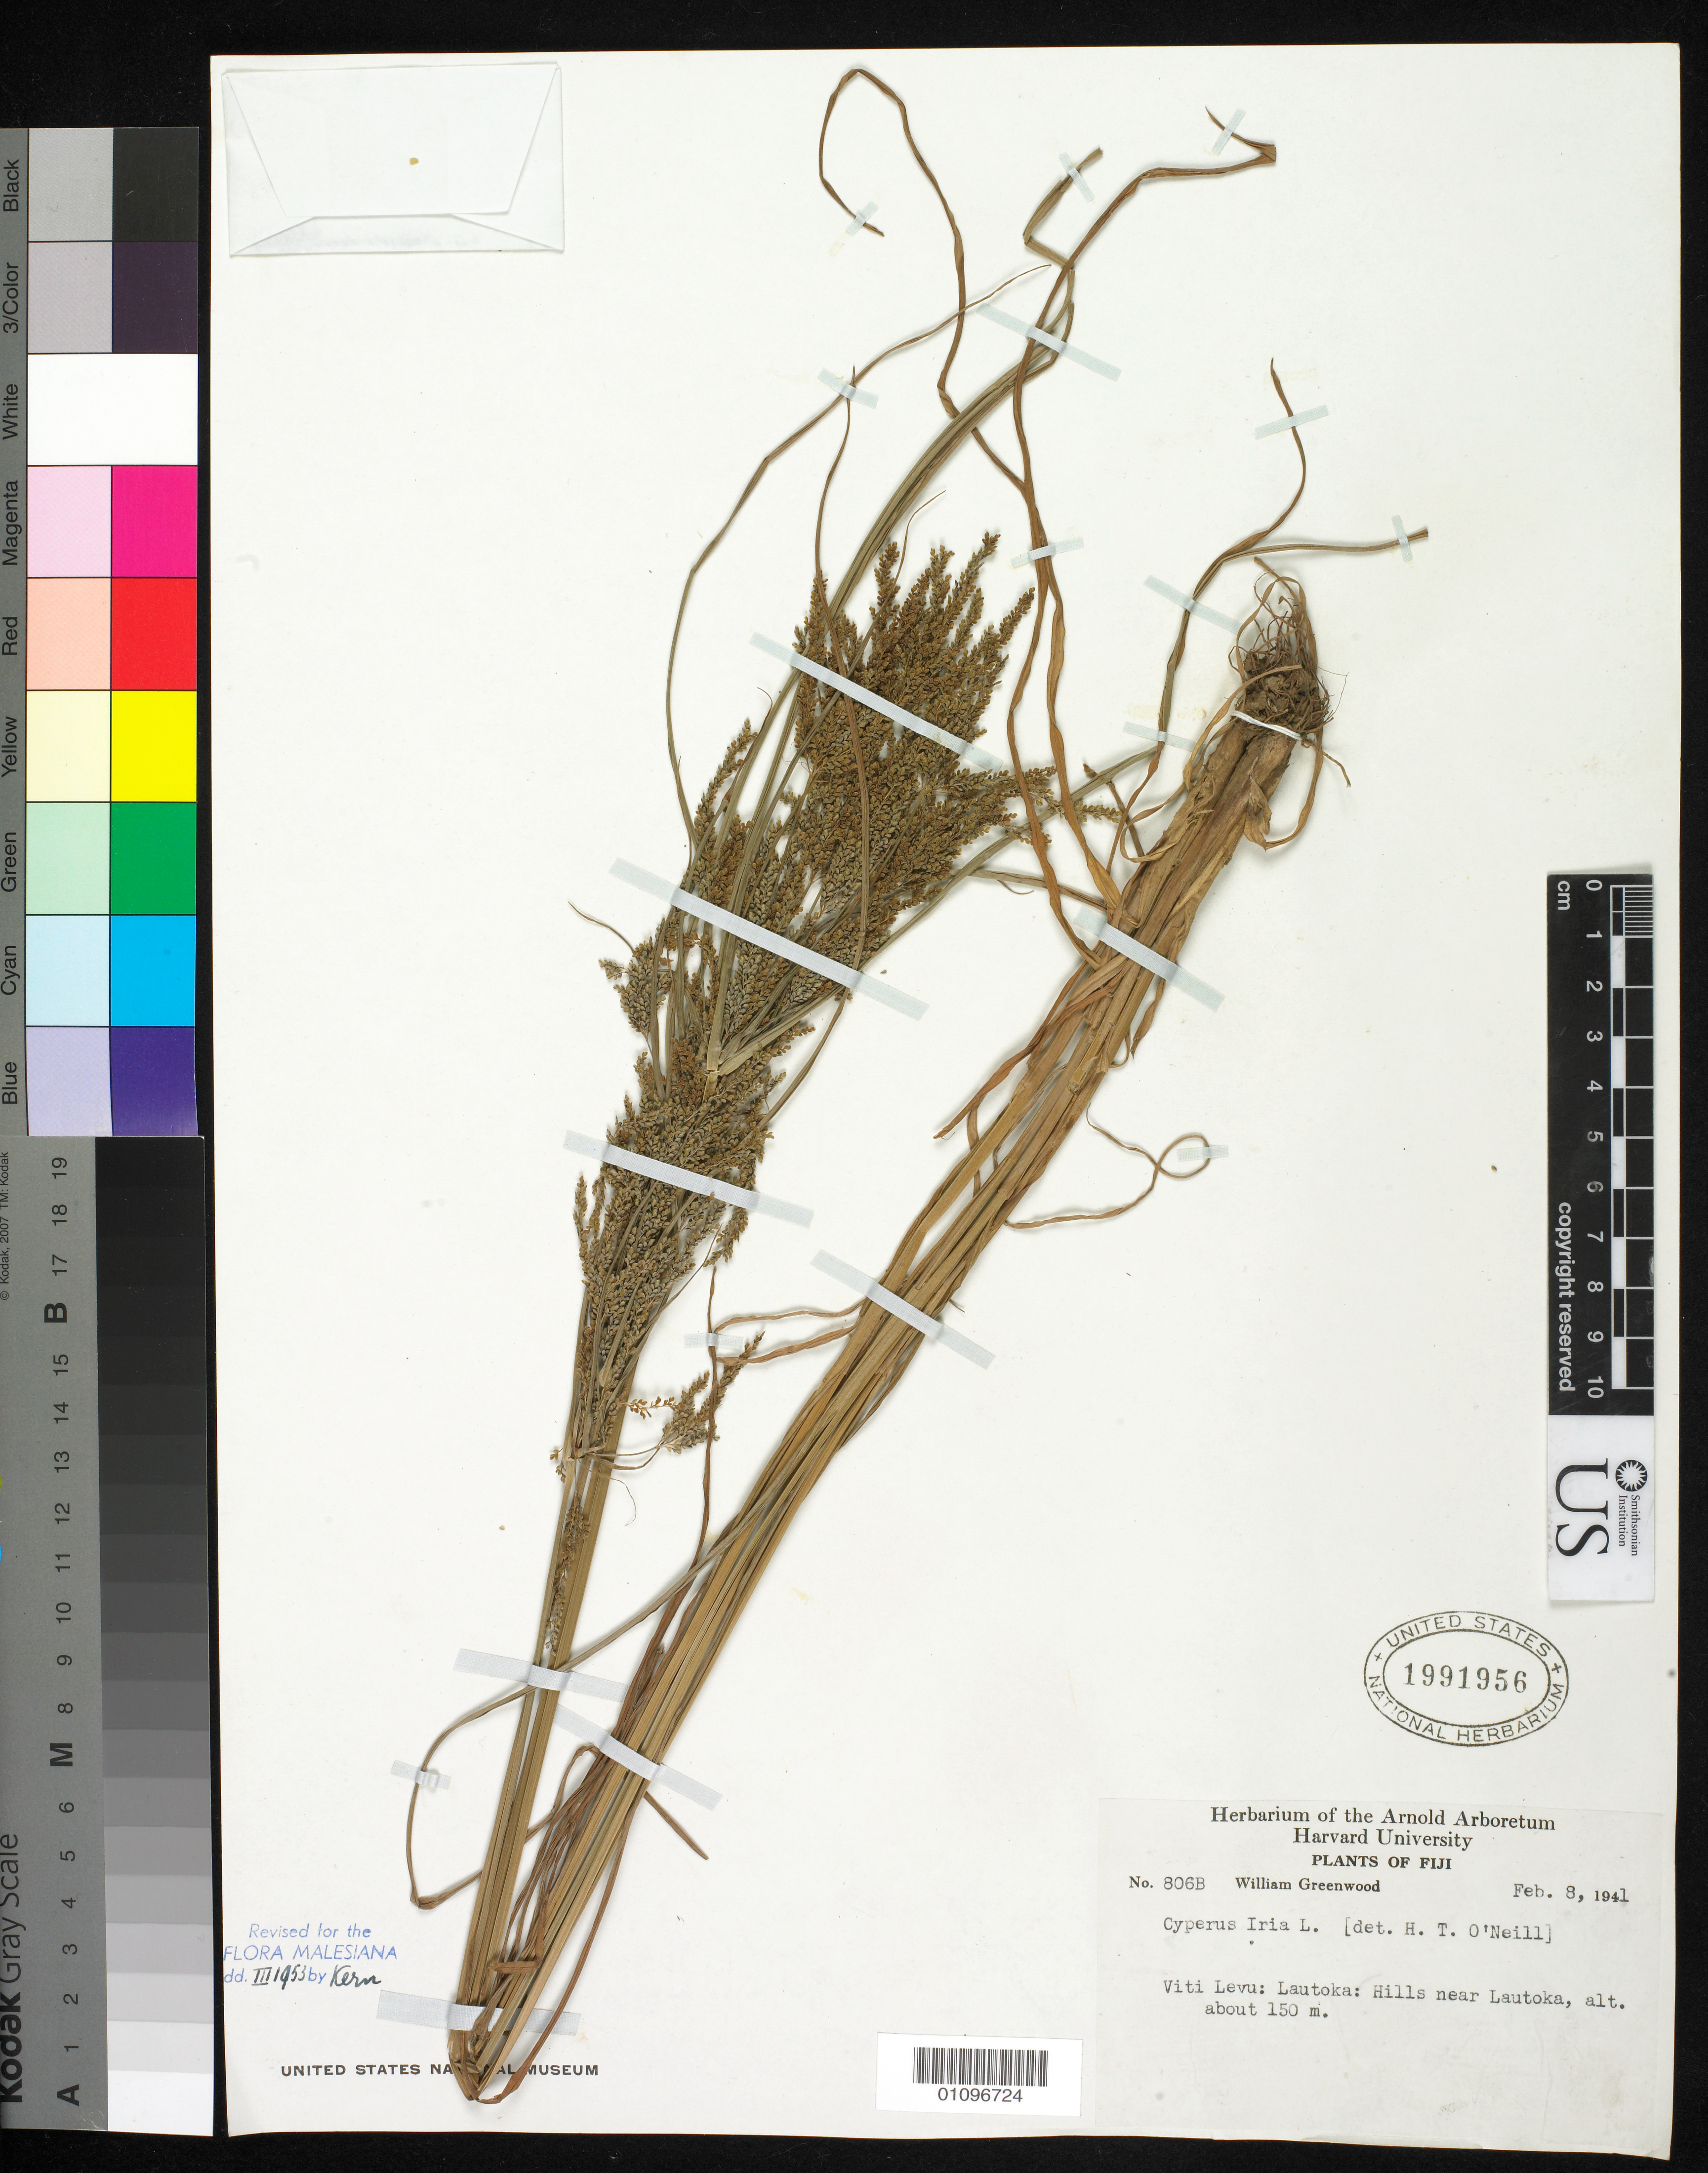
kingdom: Plantae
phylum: Tracheophyta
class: Liliopsida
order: Poales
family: Cyperaceae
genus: Cyperus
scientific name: Cyperus iria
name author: L.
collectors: W. Greenwood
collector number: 806B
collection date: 1941-02-08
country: Fiji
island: Viti Levu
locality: Lautoka, hills near Lautoka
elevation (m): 150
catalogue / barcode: US 1991956